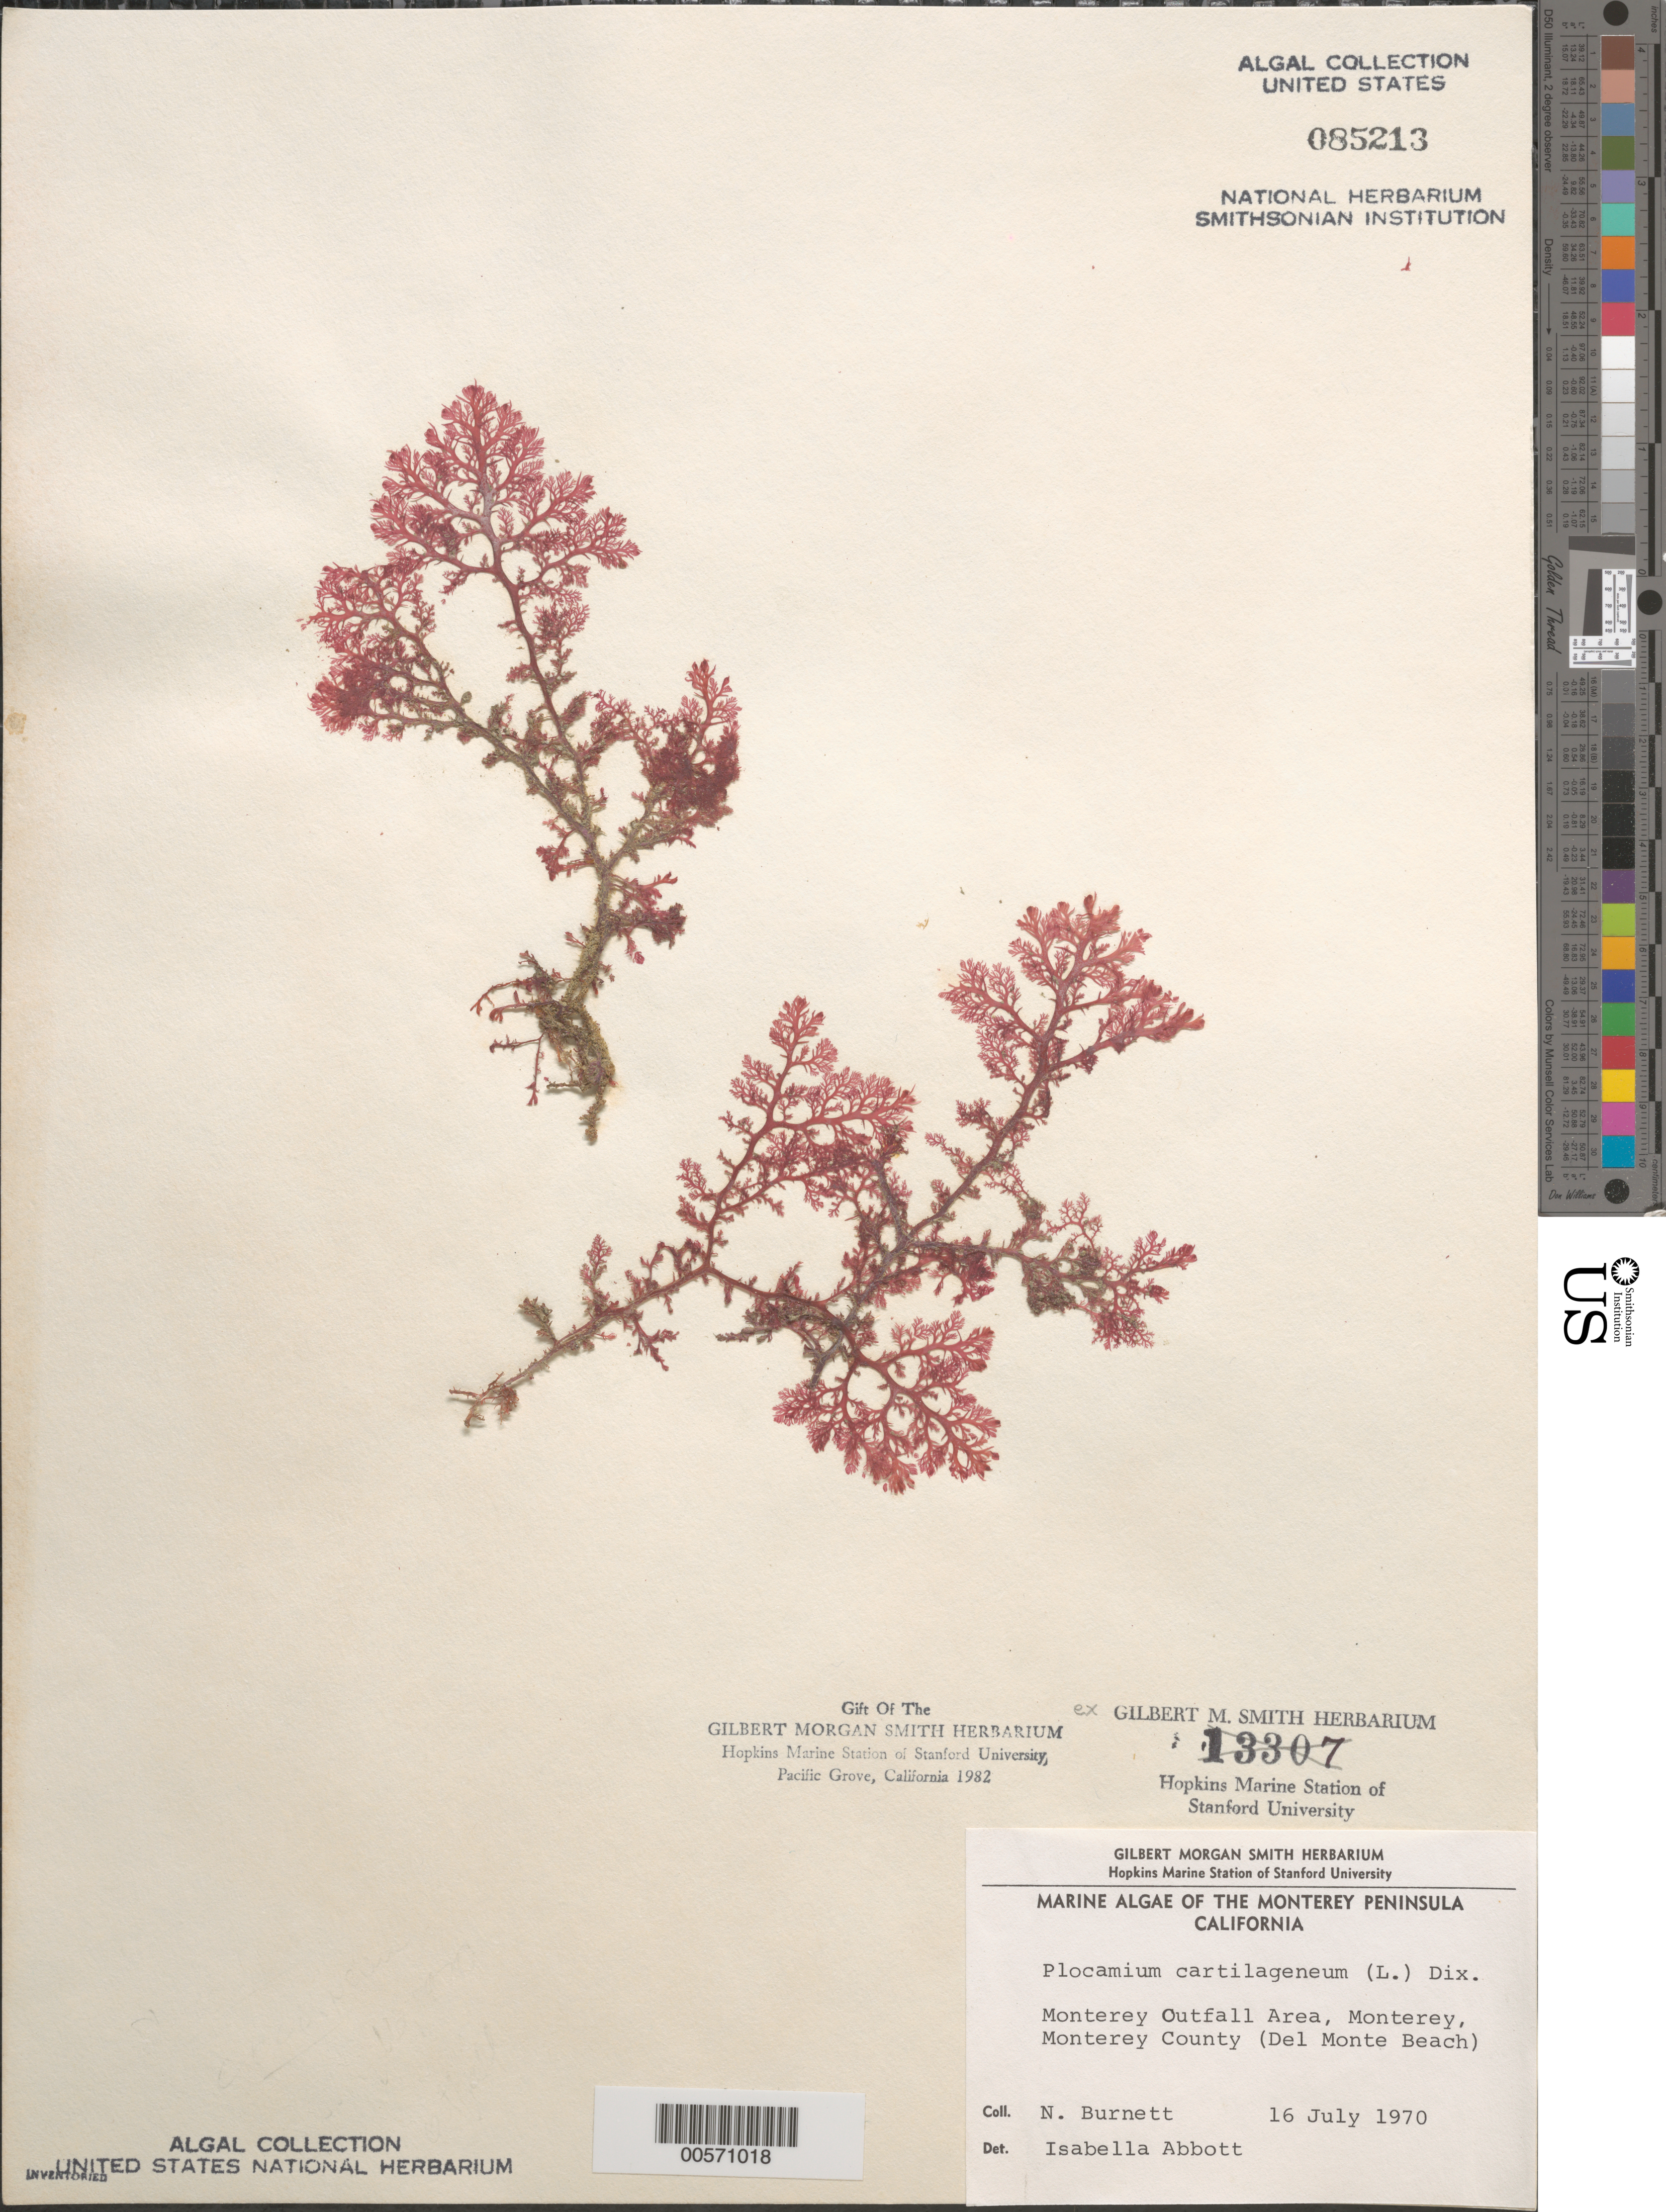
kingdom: Plantae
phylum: Rhodophyta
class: Florideophyceae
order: Plocamiales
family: Plocamiaceae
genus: Plocamium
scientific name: Plocamium cartilagineum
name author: (L.) P.S. Dixon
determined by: Abbott, Isabella A.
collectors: N. Burnett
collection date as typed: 16 Jul 1970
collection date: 1970-07-16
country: United States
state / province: California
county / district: Monterey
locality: Monterey outfall area, Del Monte Beach, Monterey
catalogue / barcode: US 85213